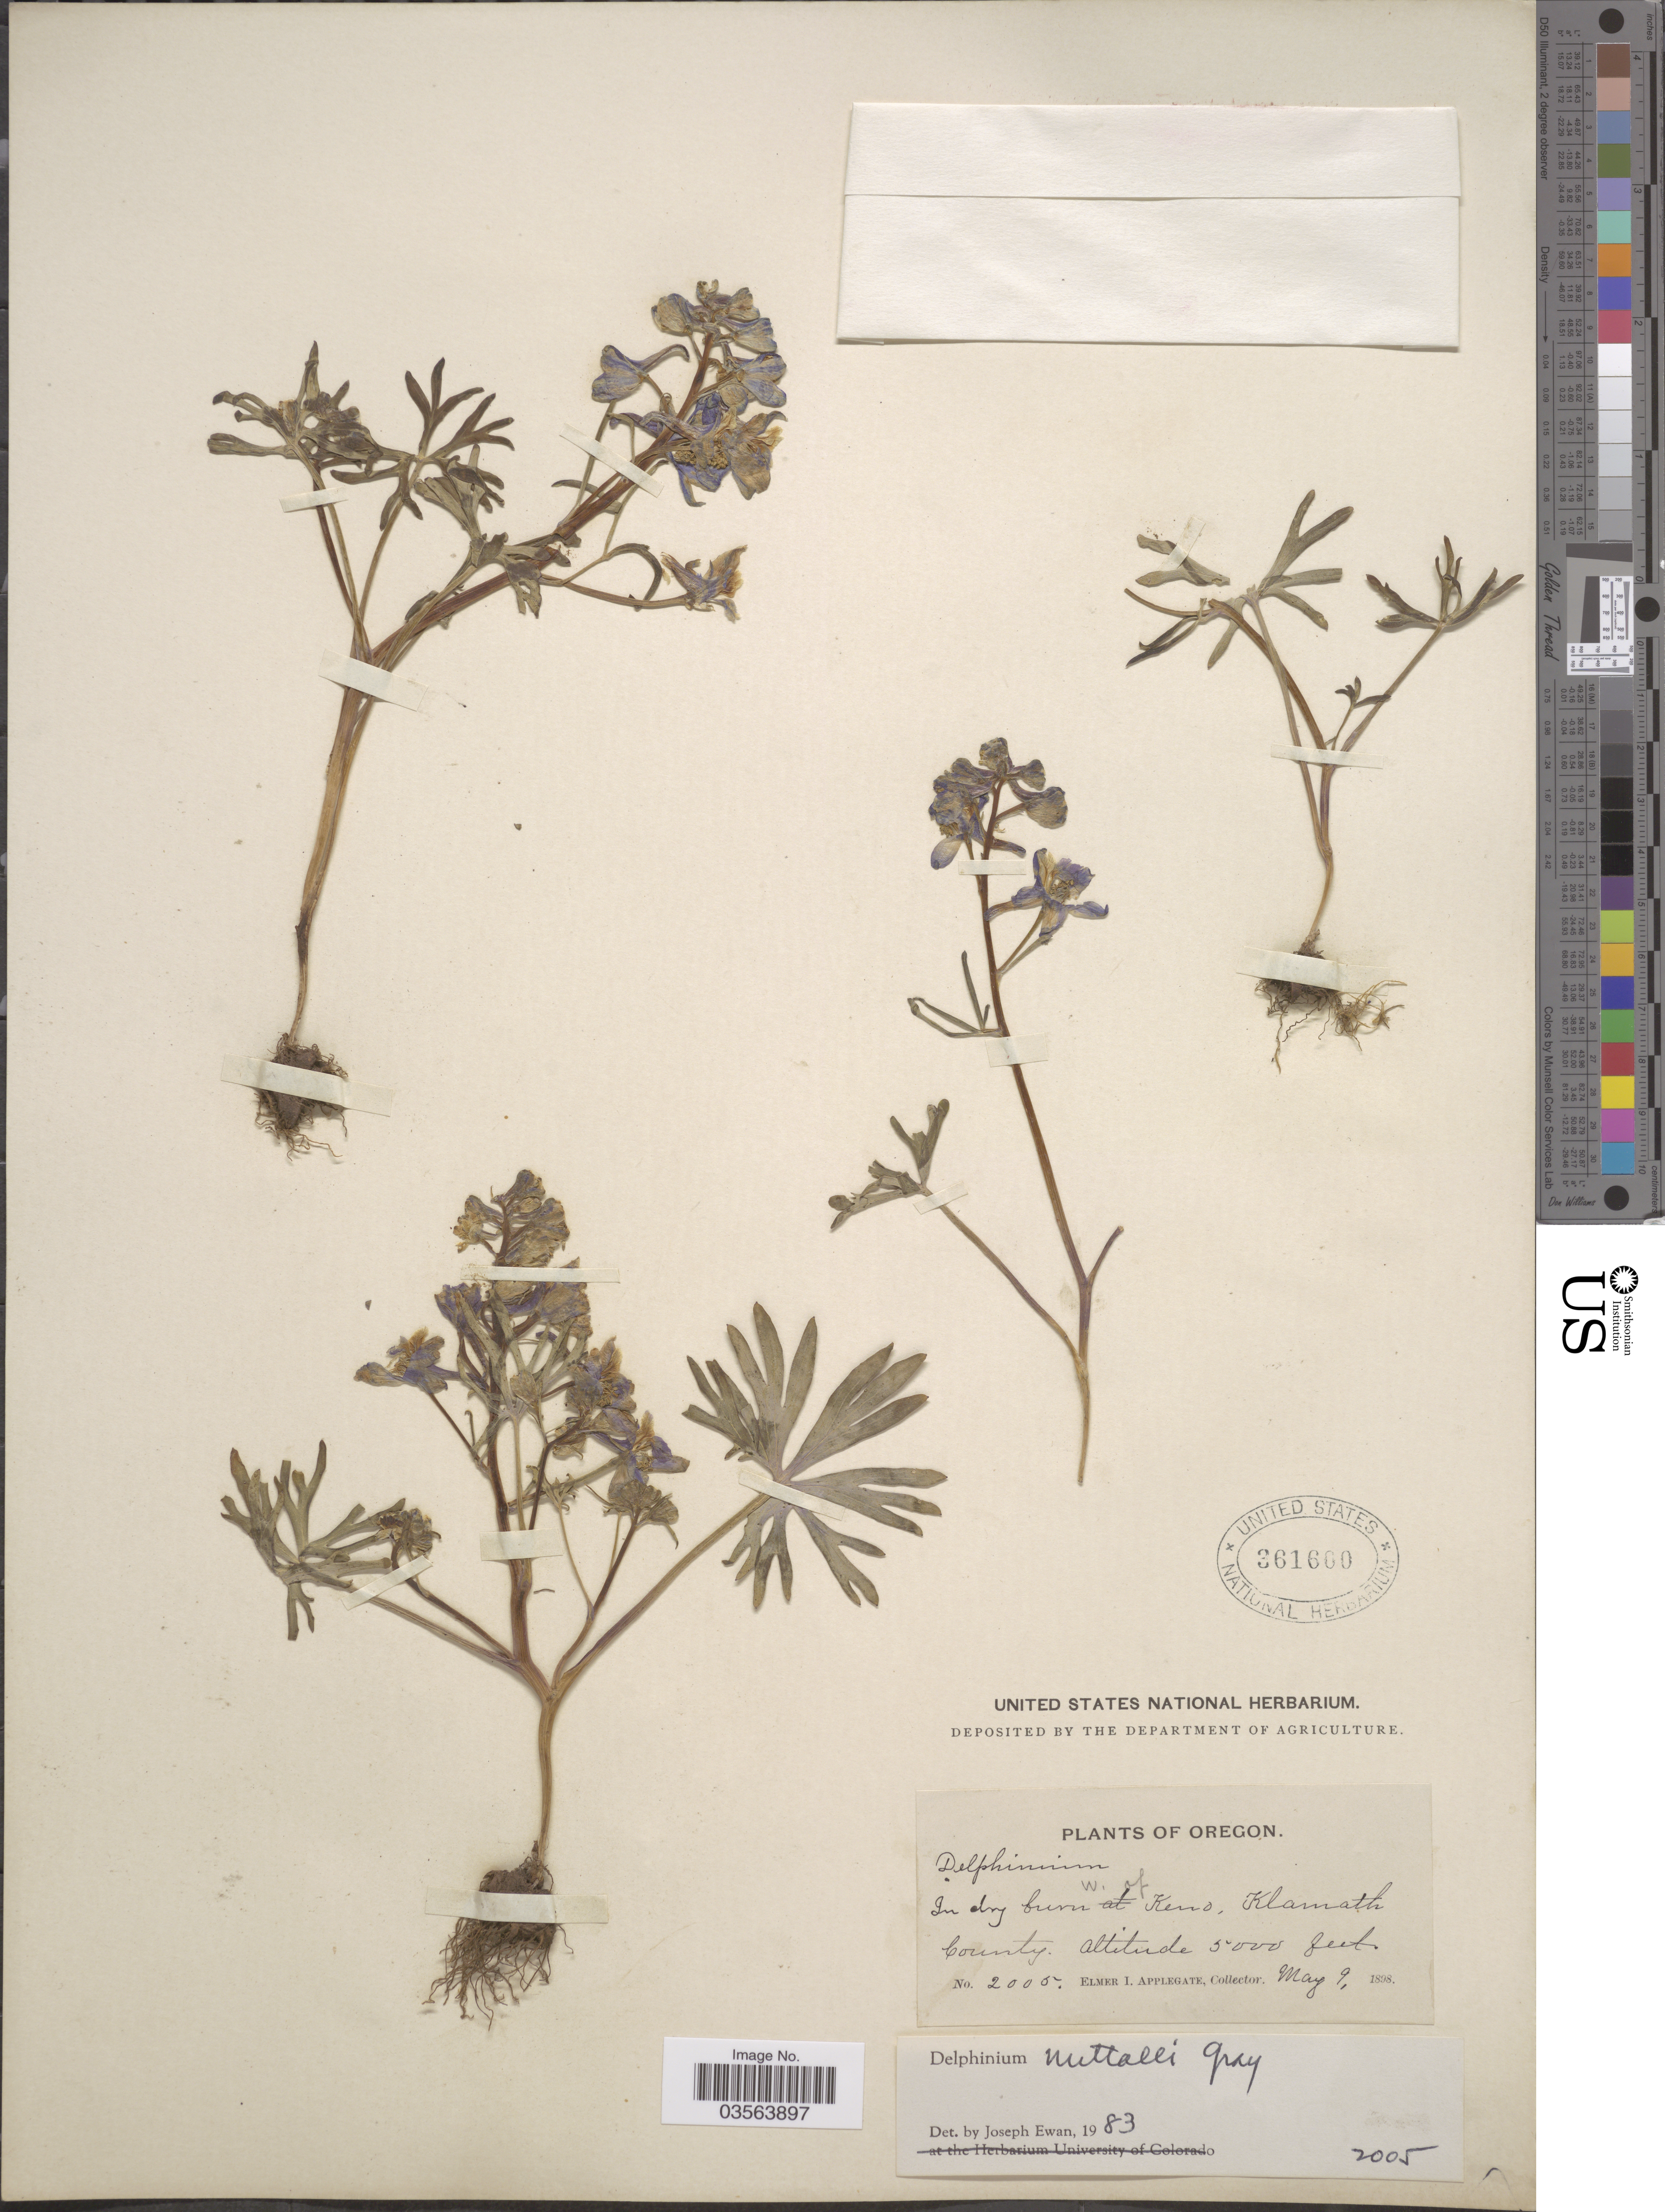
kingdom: Plantae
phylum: Tracheophyta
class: Magnoliopsida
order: Ranunculales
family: Ranunculaceae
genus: Delphinium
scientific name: Delphinium nuttallii subsp. nuttallii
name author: A. Gray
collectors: E. I. Applegate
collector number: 2005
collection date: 1898-05-09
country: United States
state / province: Oregon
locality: In dry burn W. of Keno, Klamath County.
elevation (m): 1524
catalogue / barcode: US 361600